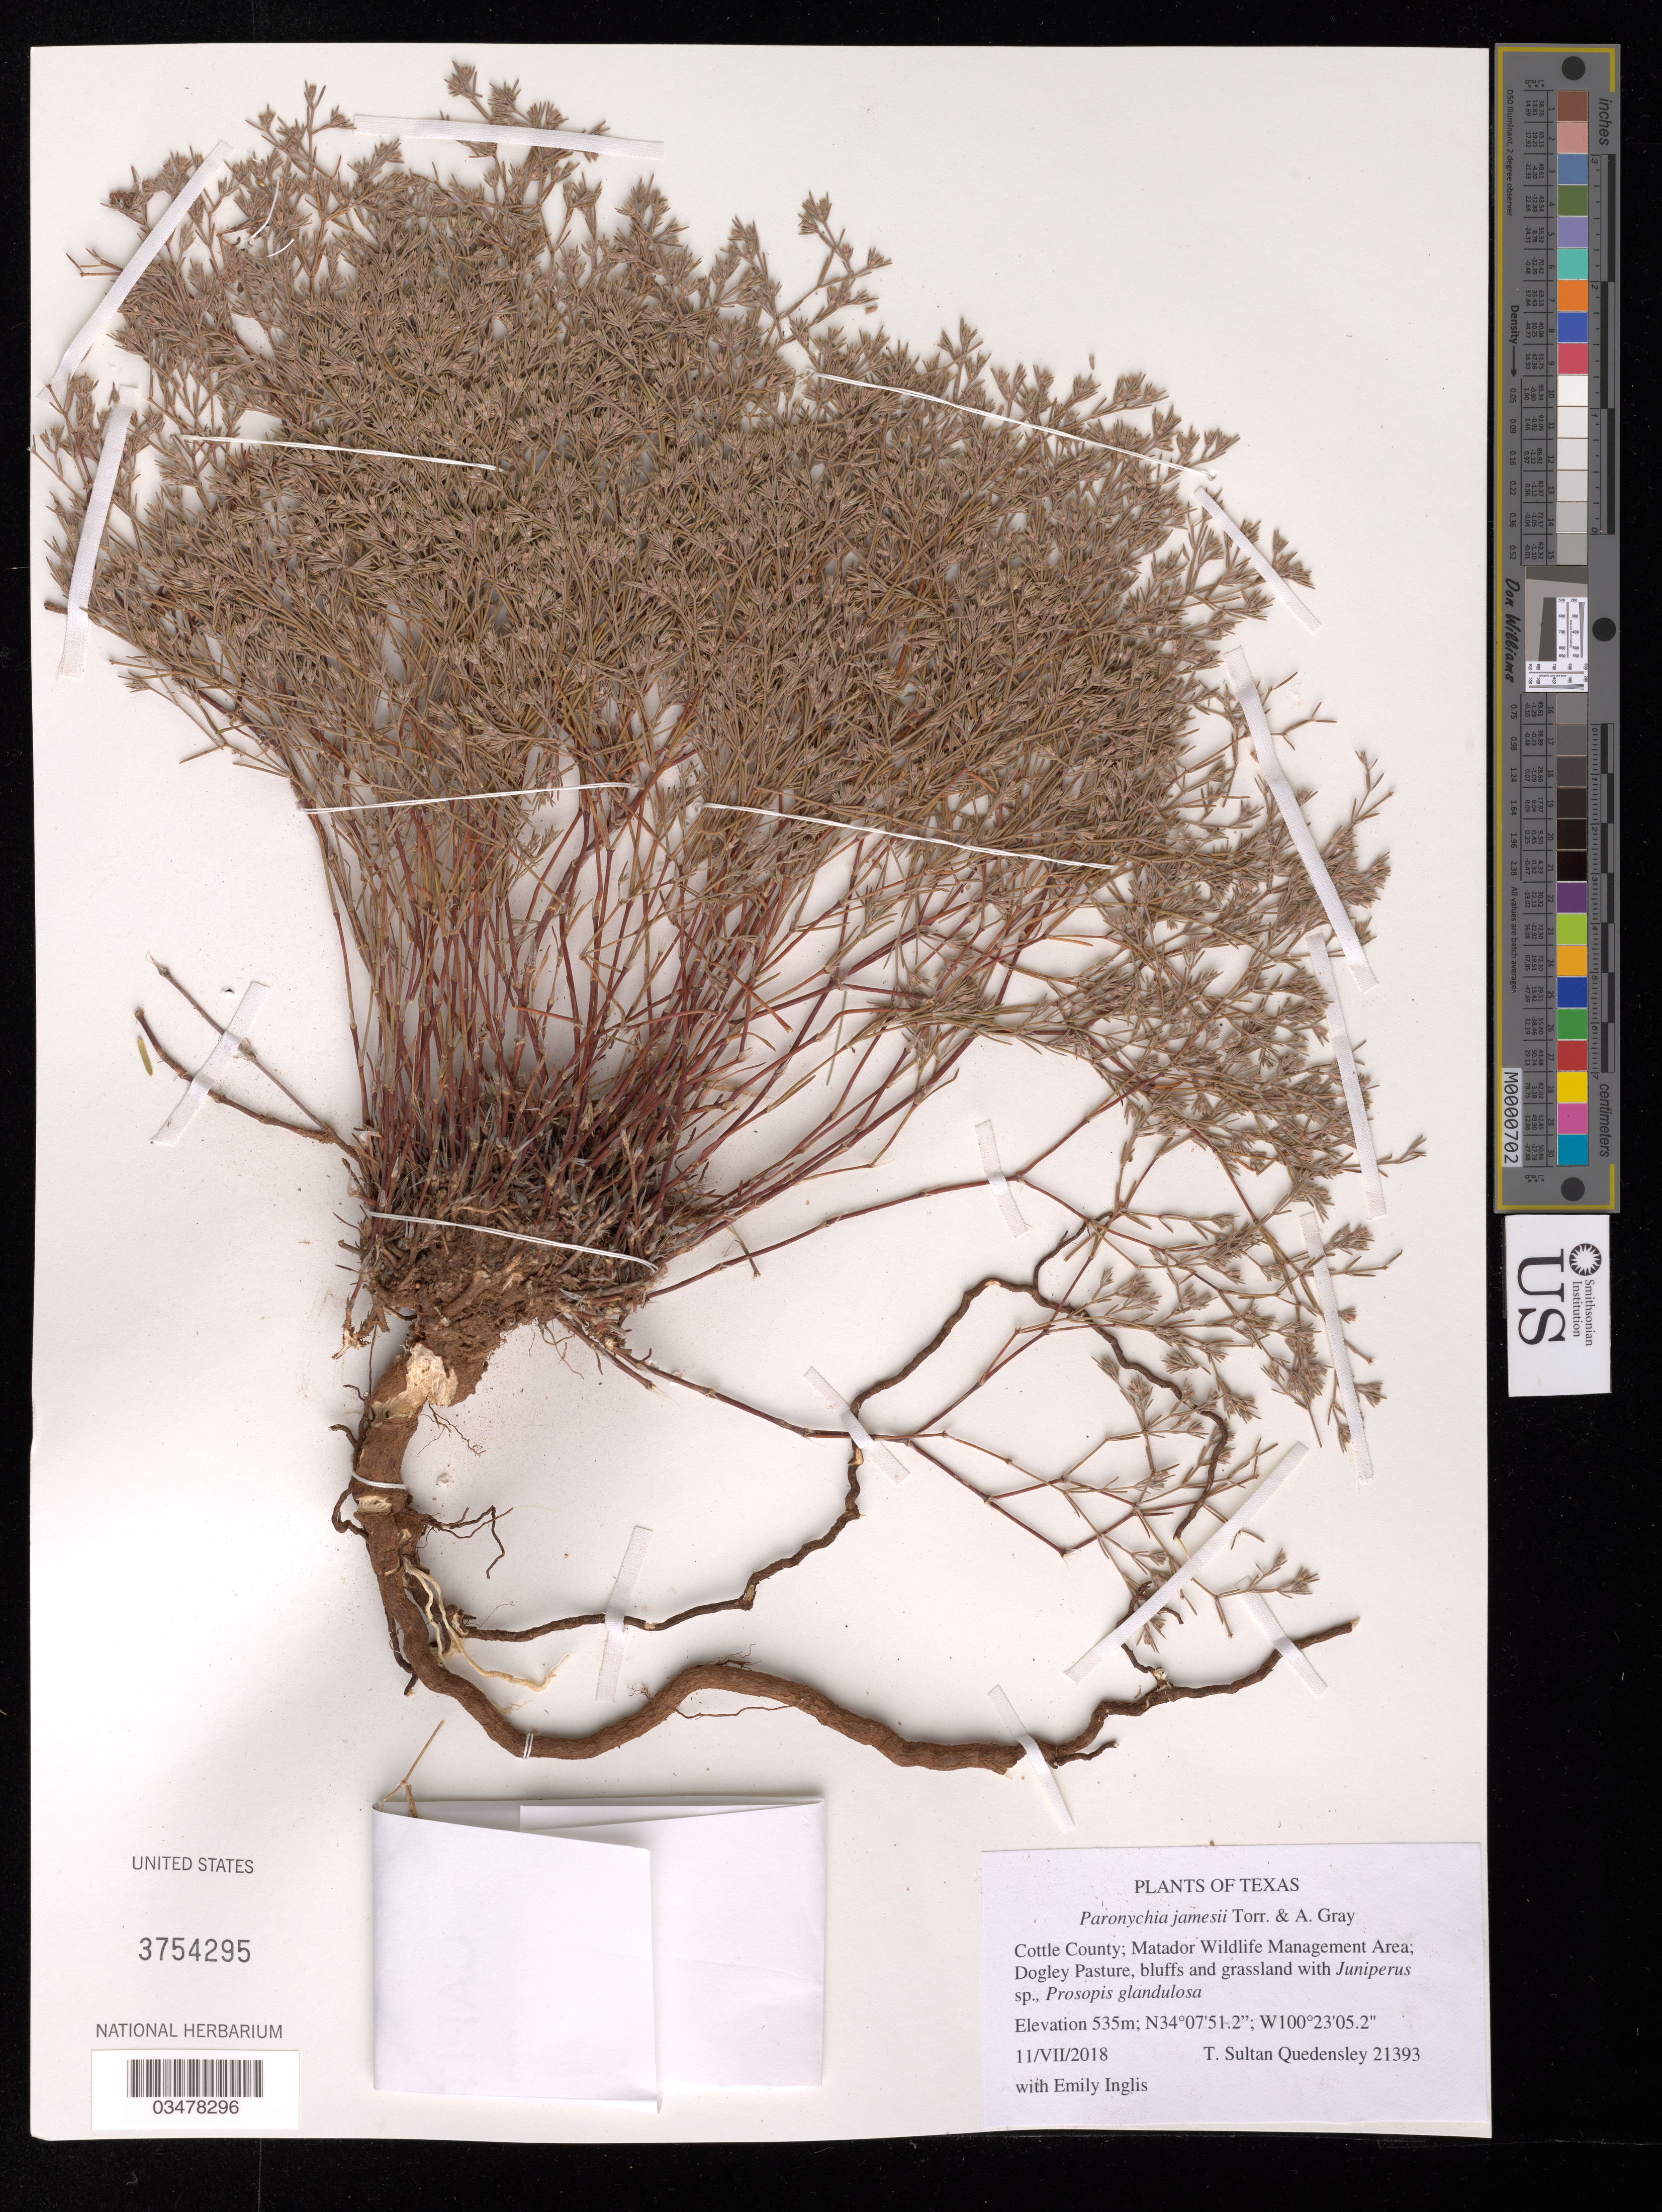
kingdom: Plantae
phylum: Tracheophyta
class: Magnoliopsida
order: Caryophyllales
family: Caryophyllaceae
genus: Paronychia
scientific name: Paronychia jamesii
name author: Torr. & A. Gray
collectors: T. S. Quedensley & E. Inglis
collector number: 21393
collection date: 2018-07-11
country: United States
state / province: Texas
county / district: Cottle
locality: Matador Wildlife Management Area. Dogley Pasture.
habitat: Bluffs and grassland with Juniperus sp., Prosopis glandulosa.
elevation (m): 535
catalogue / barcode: US 3754295